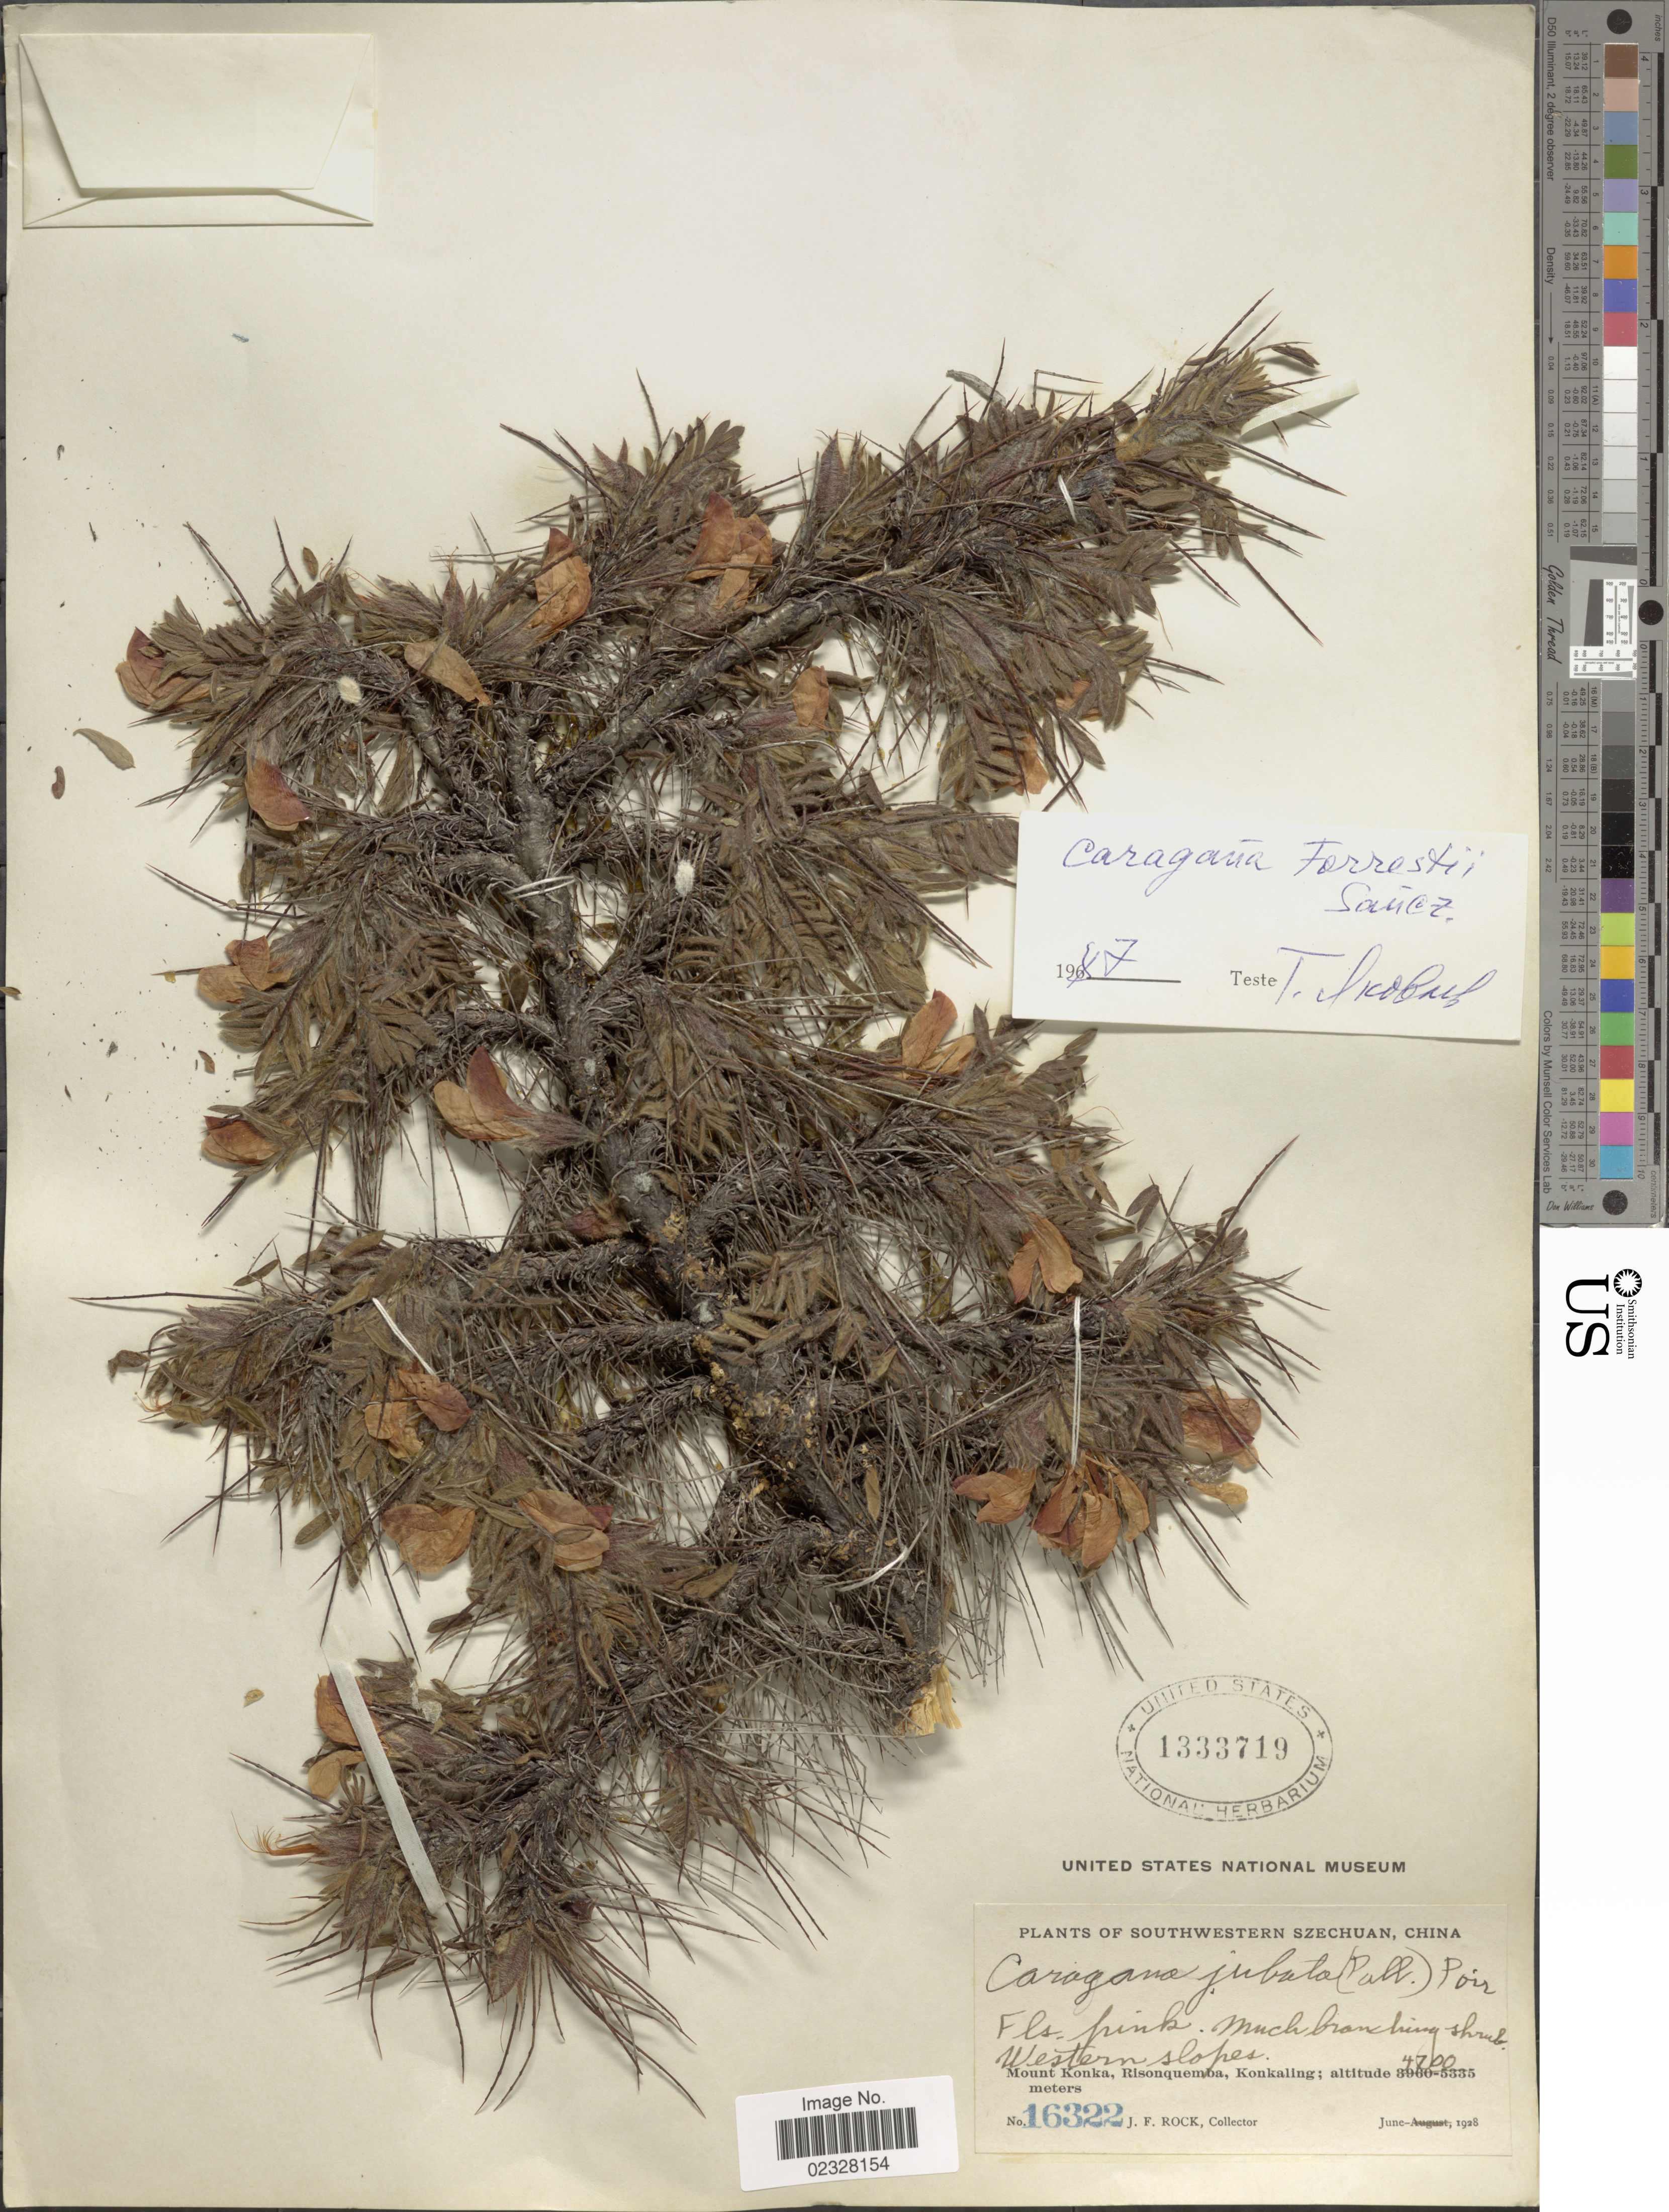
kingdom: Plantae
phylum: Tracheophyta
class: Magnoliopsida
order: Fabales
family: Fabaceae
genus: Caragana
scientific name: Caragana forrestii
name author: Sanchir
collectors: J. Rock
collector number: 16322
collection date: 1928-06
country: China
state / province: Sichuan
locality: Szechuan. Western slopes. Mount Konka, Risonquemba, Konkaling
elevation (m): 4700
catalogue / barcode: US 1333719